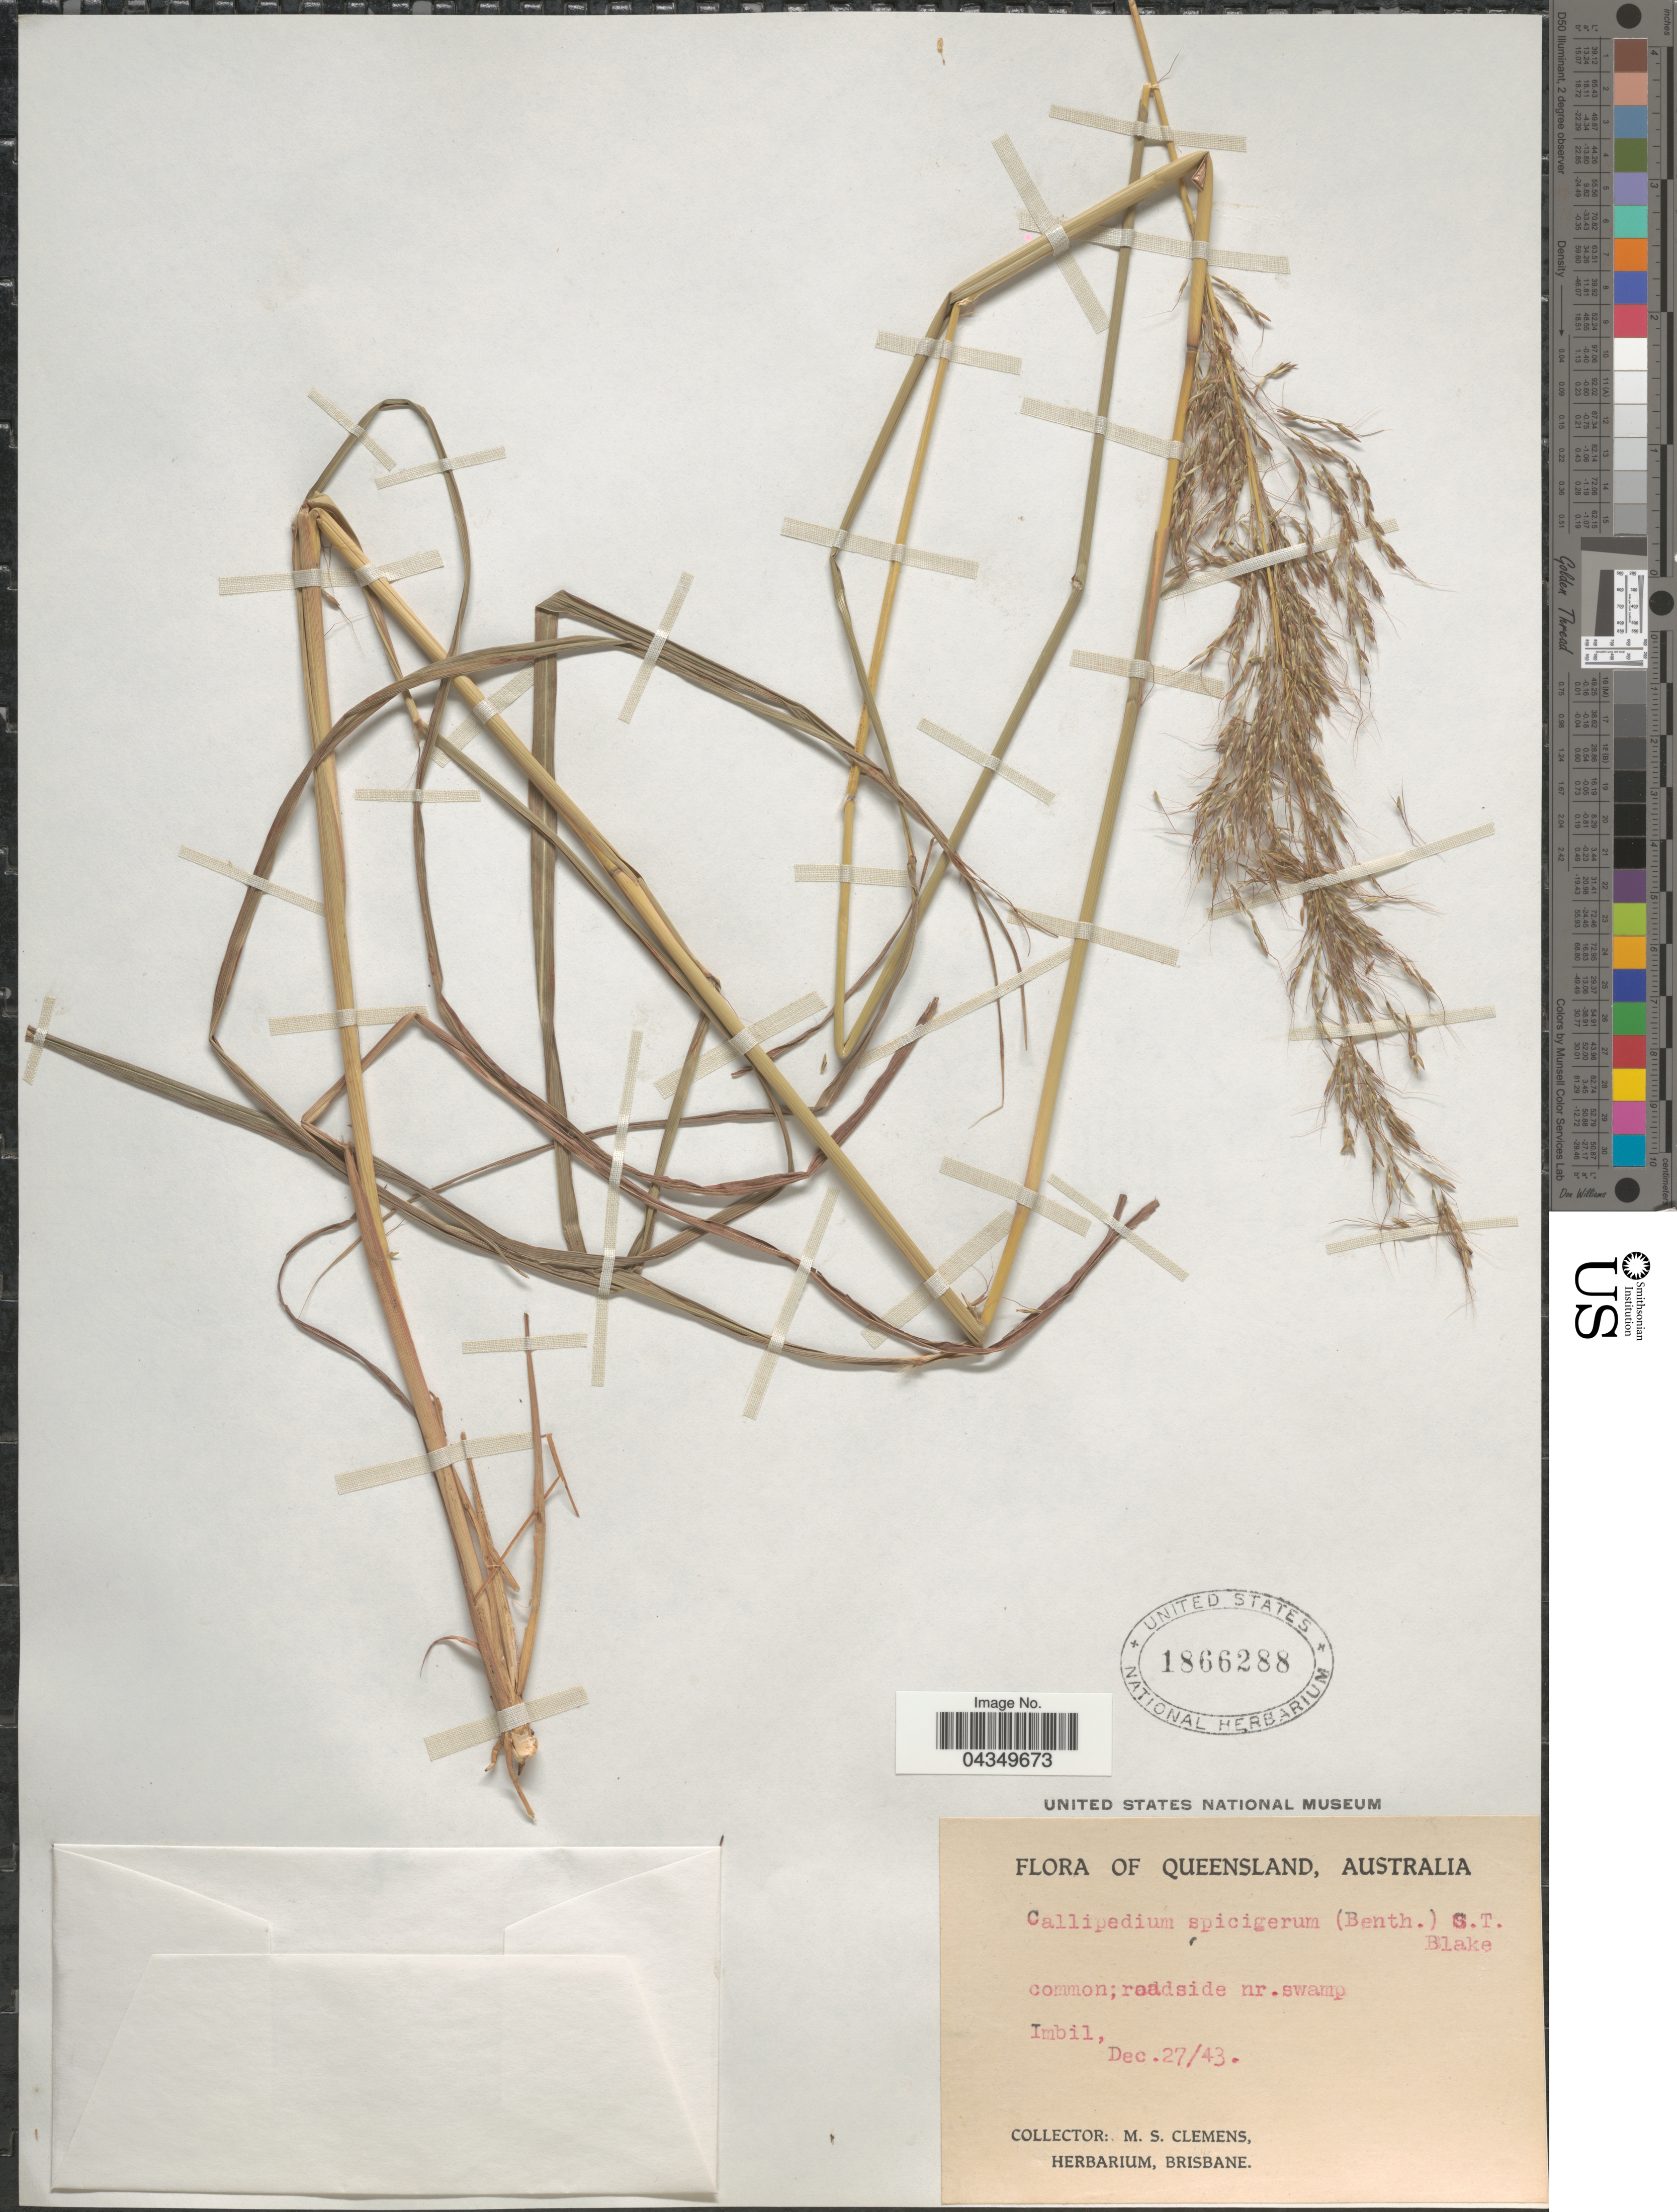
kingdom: Plantae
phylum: Tracheophyta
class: Liliopsida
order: Poales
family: Poaceae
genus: Capillipedium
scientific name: Capillipedium spicigerum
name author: S.T. Blake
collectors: M. S. Clemens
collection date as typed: Transcribed d/m/y: 27/12/43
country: Australia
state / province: Queensland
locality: Imbil.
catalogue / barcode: US 1866288